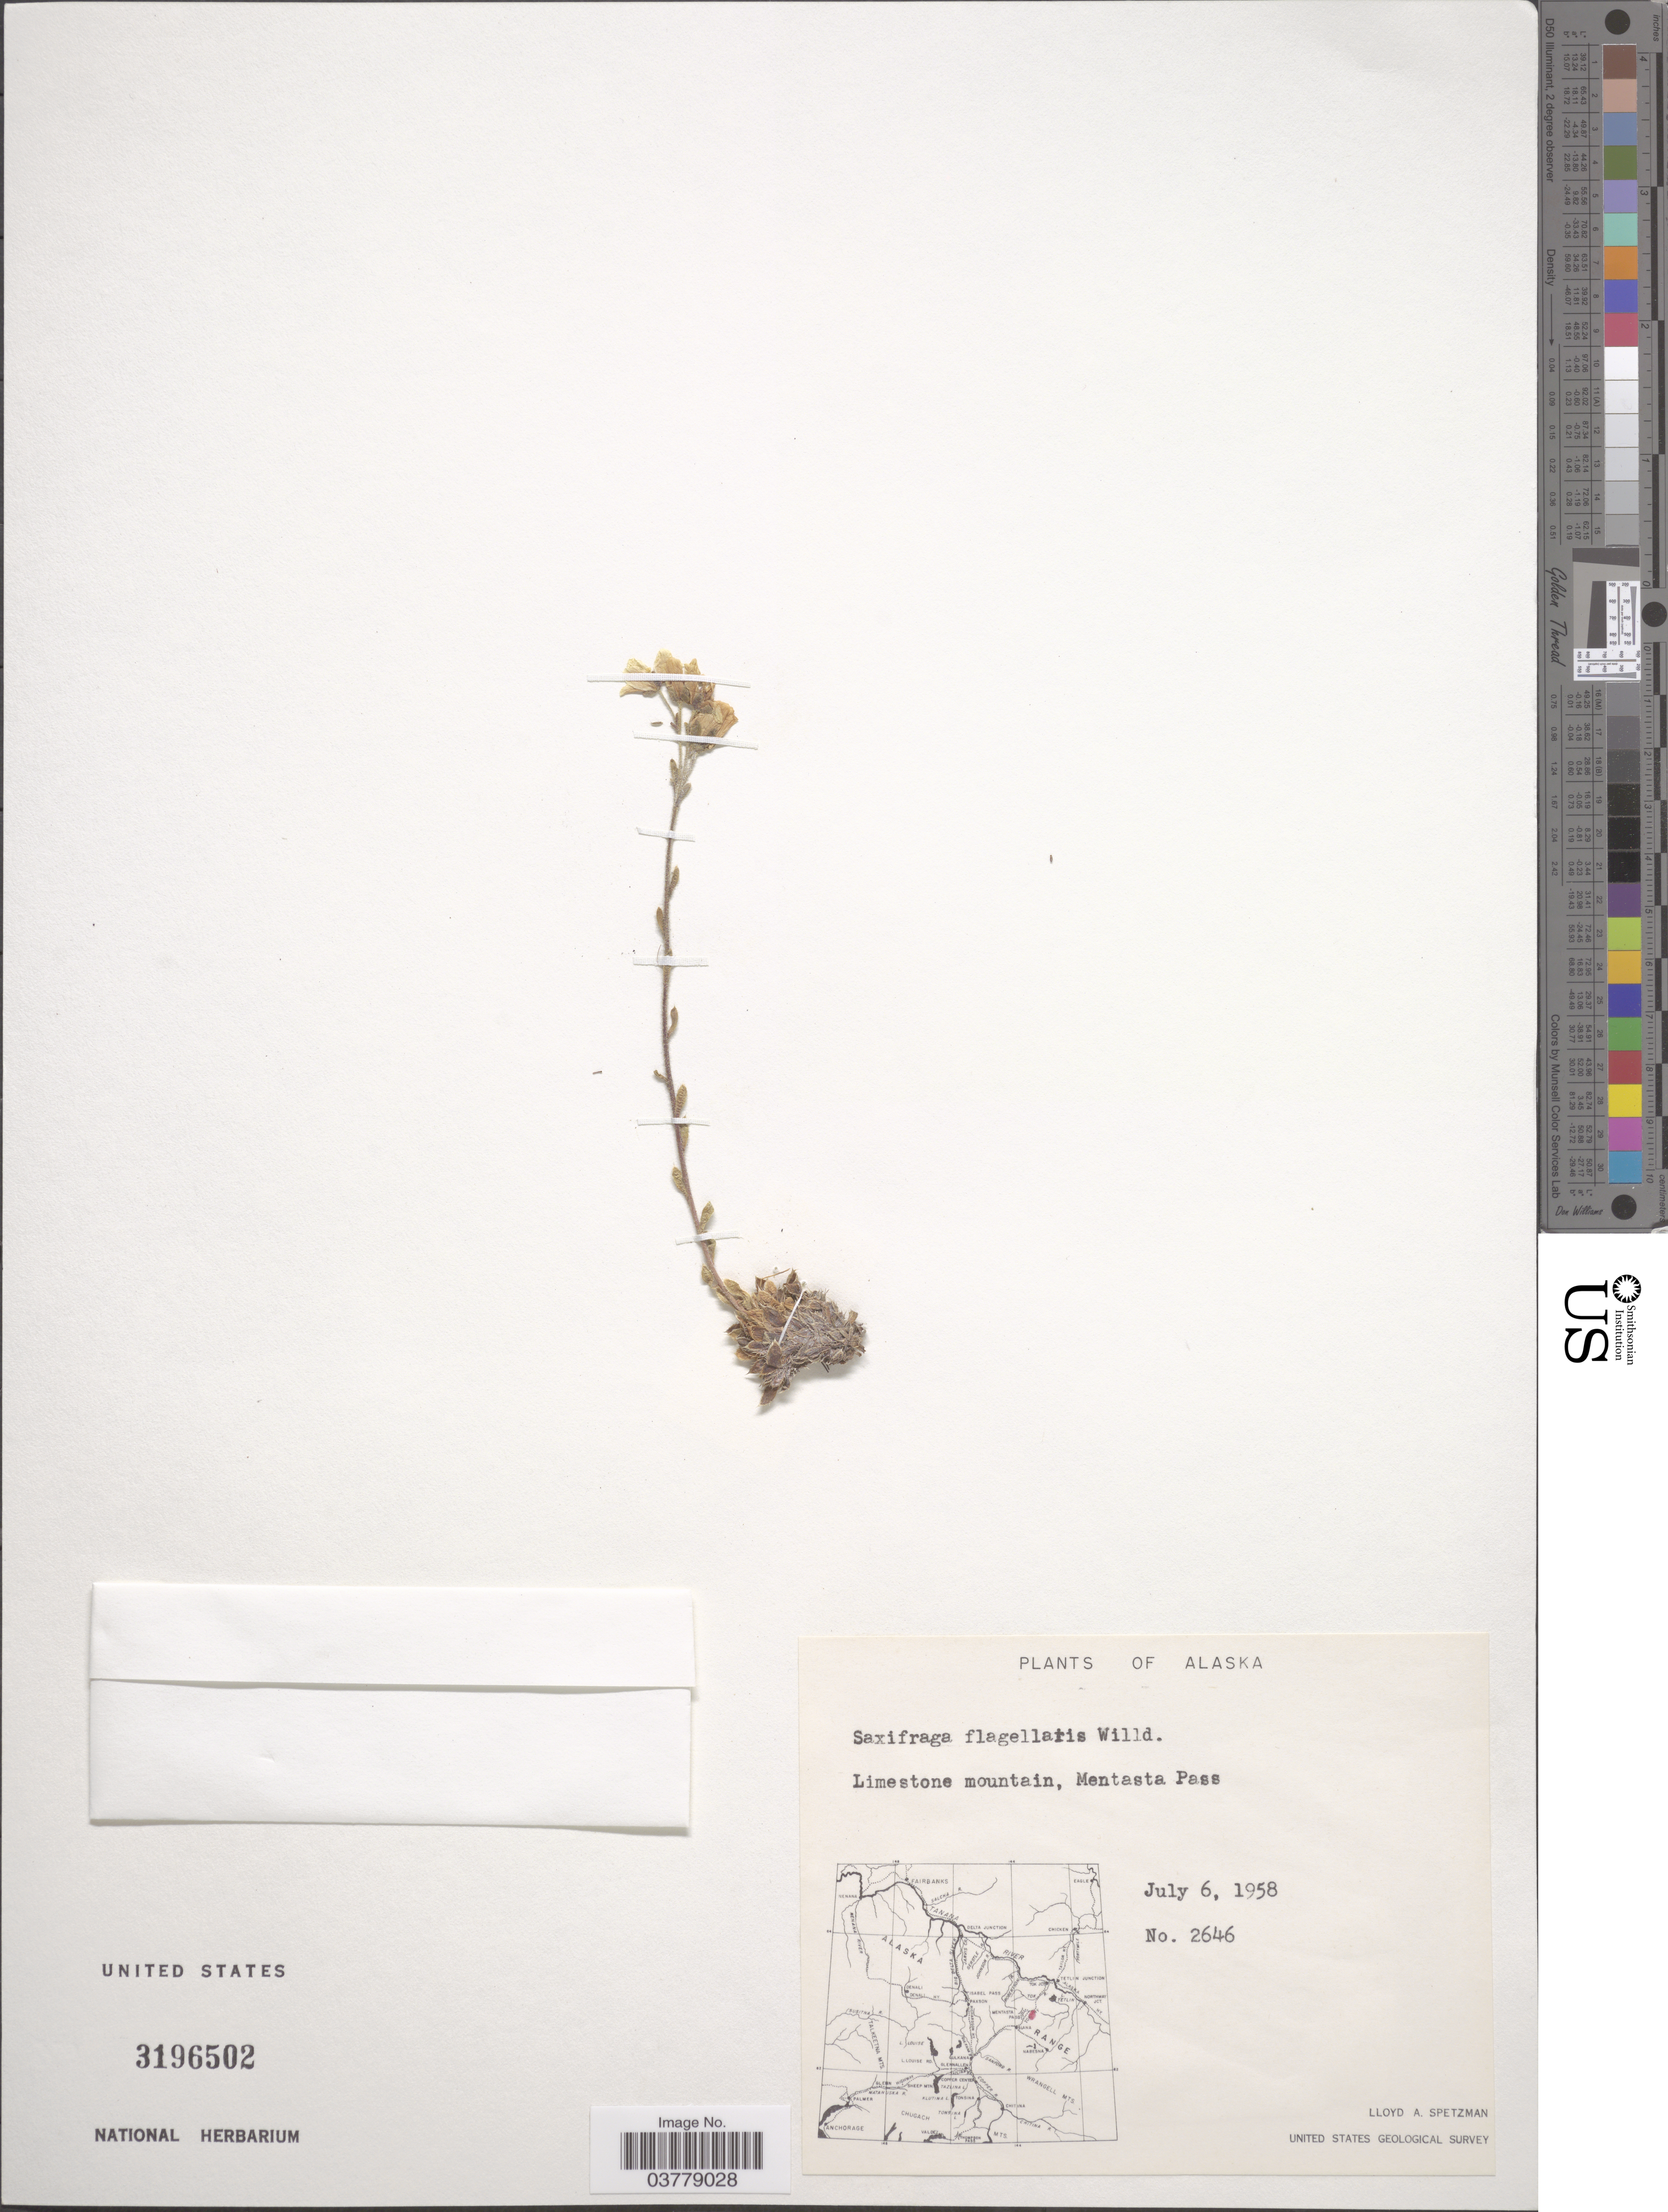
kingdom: Plantae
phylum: Tracheophyta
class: Magnoliopsida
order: Saxifragales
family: Saxifragaceae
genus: Saxifraga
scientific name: Saxifraga flagellaris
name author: Willd. ex Sternb.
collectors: L. Spetzman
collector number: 2646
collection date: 1958-07-06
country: United States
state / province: Alaska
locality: Limestone mountain, Mentasta Pass.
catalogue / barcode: US 3196502